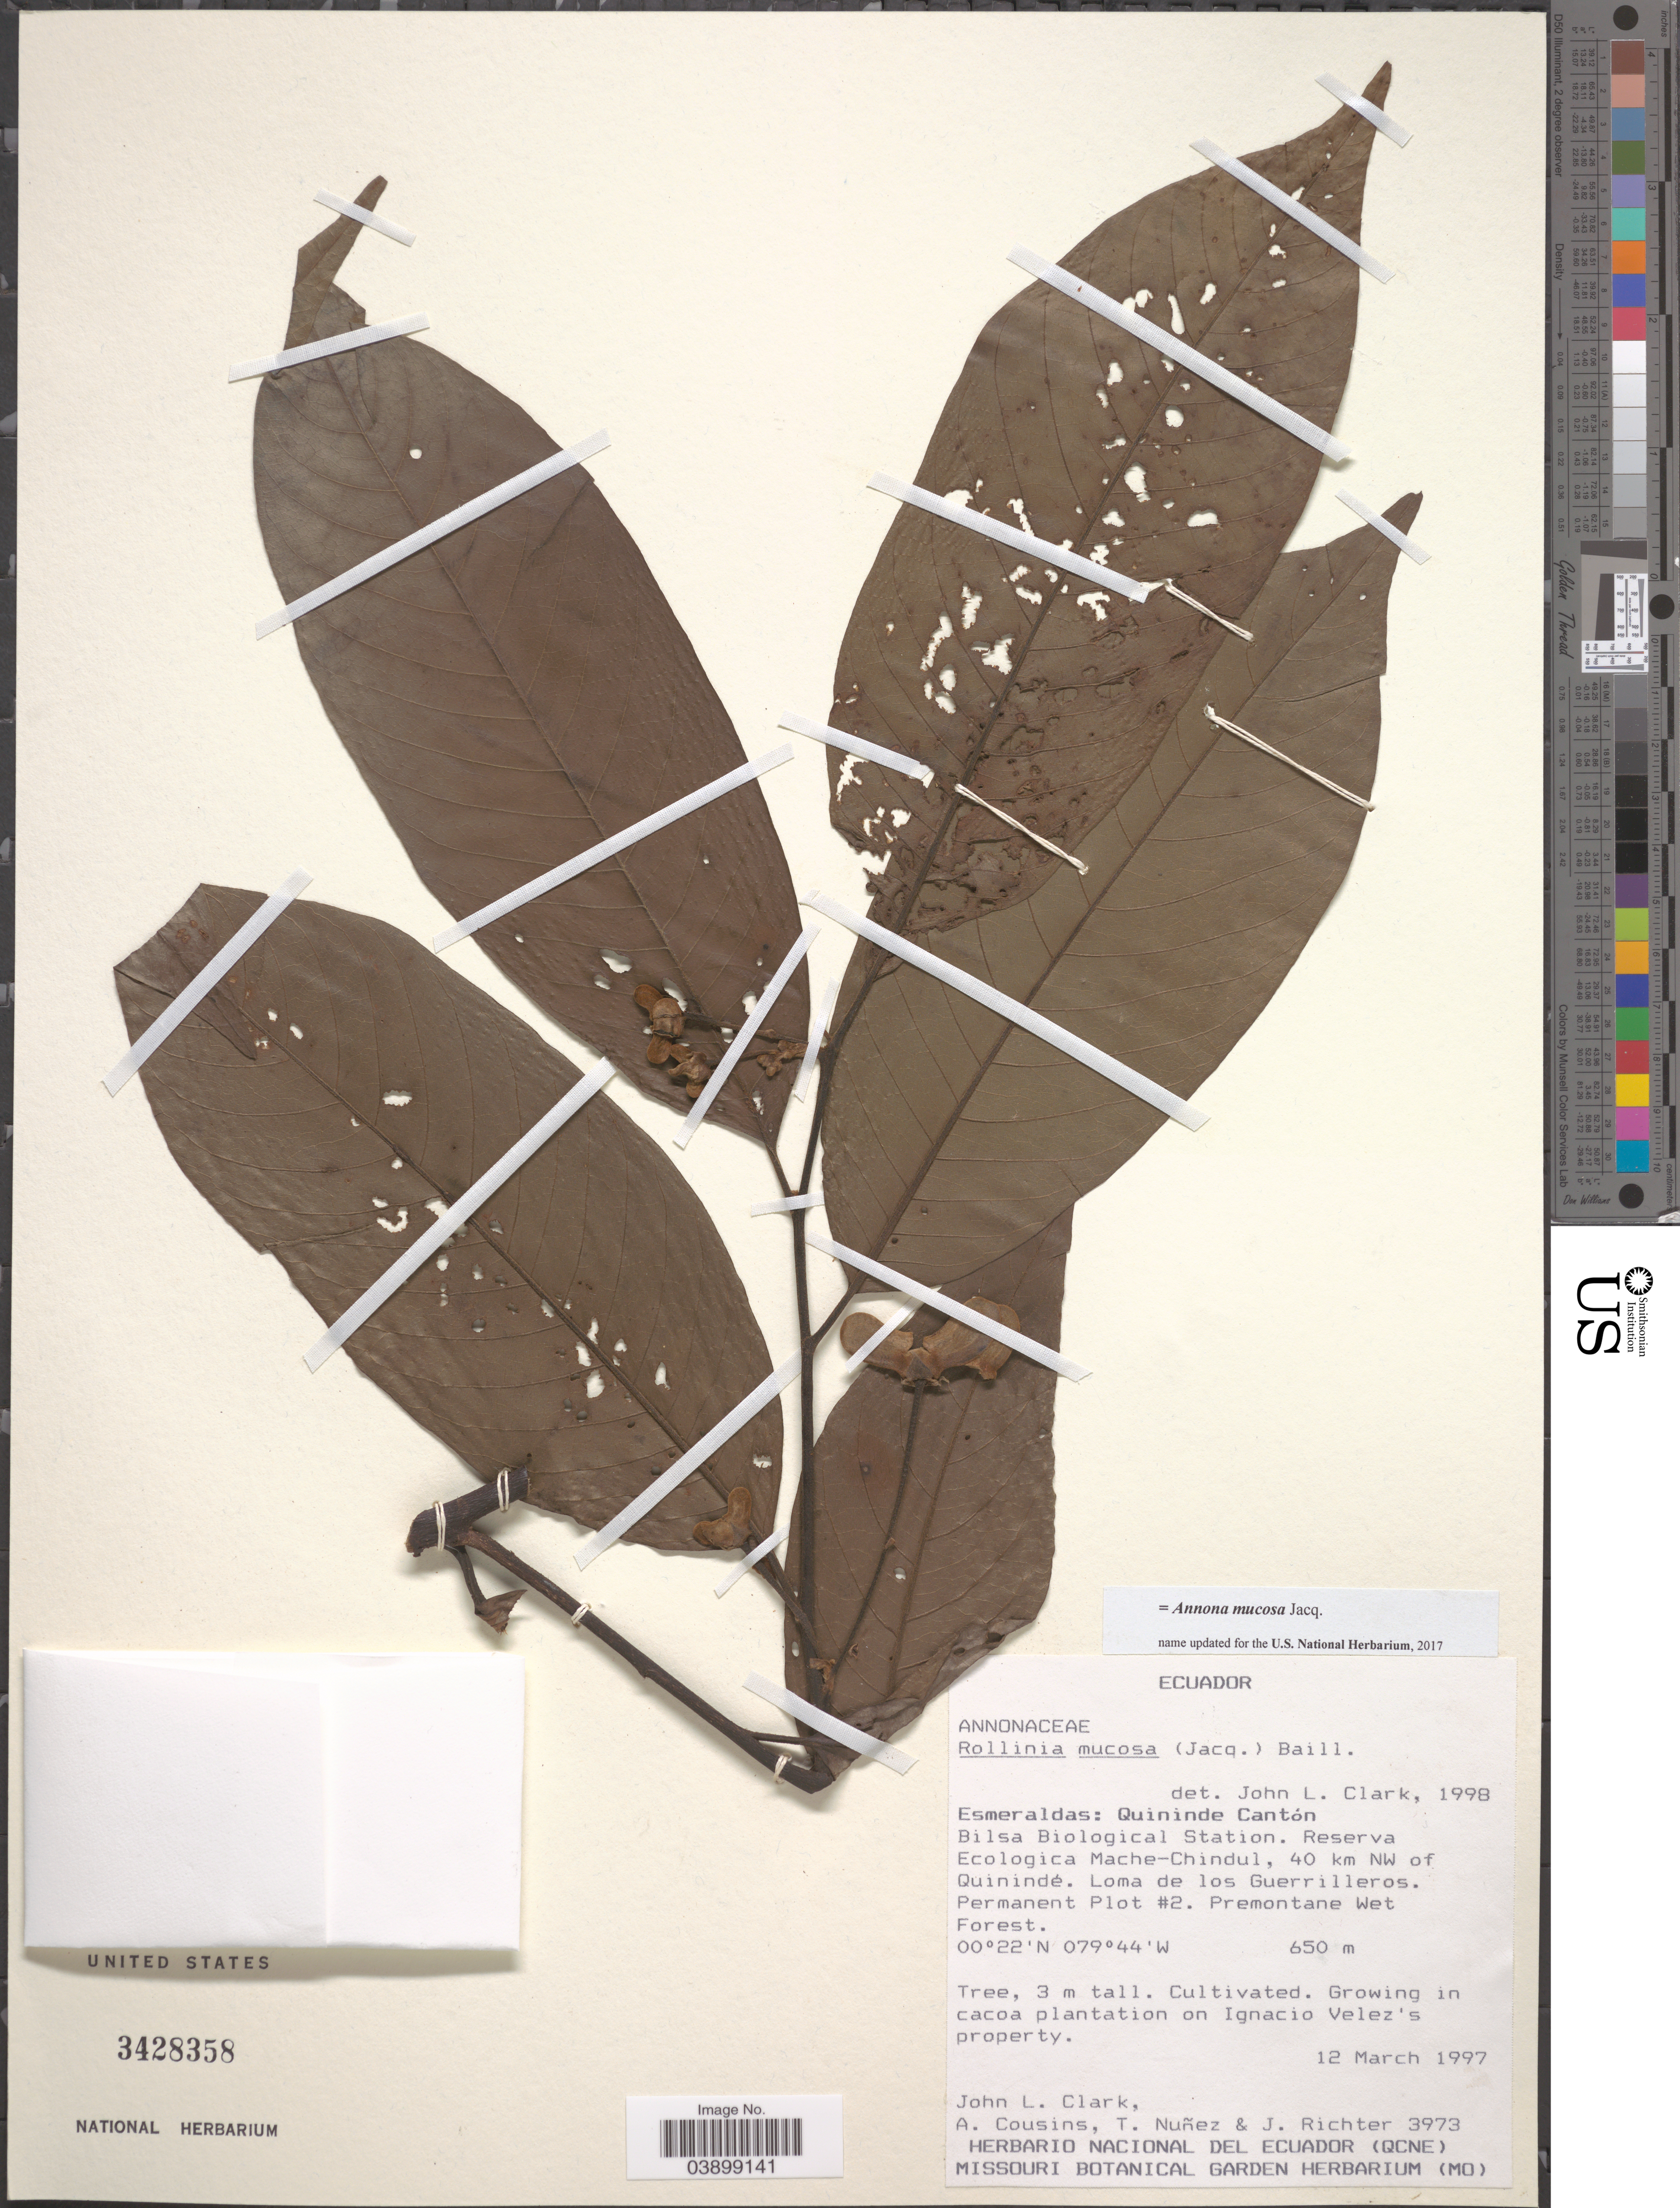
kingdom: Plantae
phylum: Tracheophyta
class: Magnoliopsida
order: Magnoliales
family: Annonaceae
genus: Annona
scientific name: Annona mucosa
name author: Jacq.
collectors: J. L. Clark, A. Cousins, T. Núñez & J. Richter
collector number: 3973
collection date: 1997-03-12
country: Ecuador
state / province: Esmeraldas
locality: Quininde Cantón. Bilsa Biological Station. Reserva Ecologica Mache-Chindul, 40 km NW of Quinindé. Loma de los Guerrilleros. Permanent Plot #2.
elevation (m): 50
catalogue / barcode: US 3428358